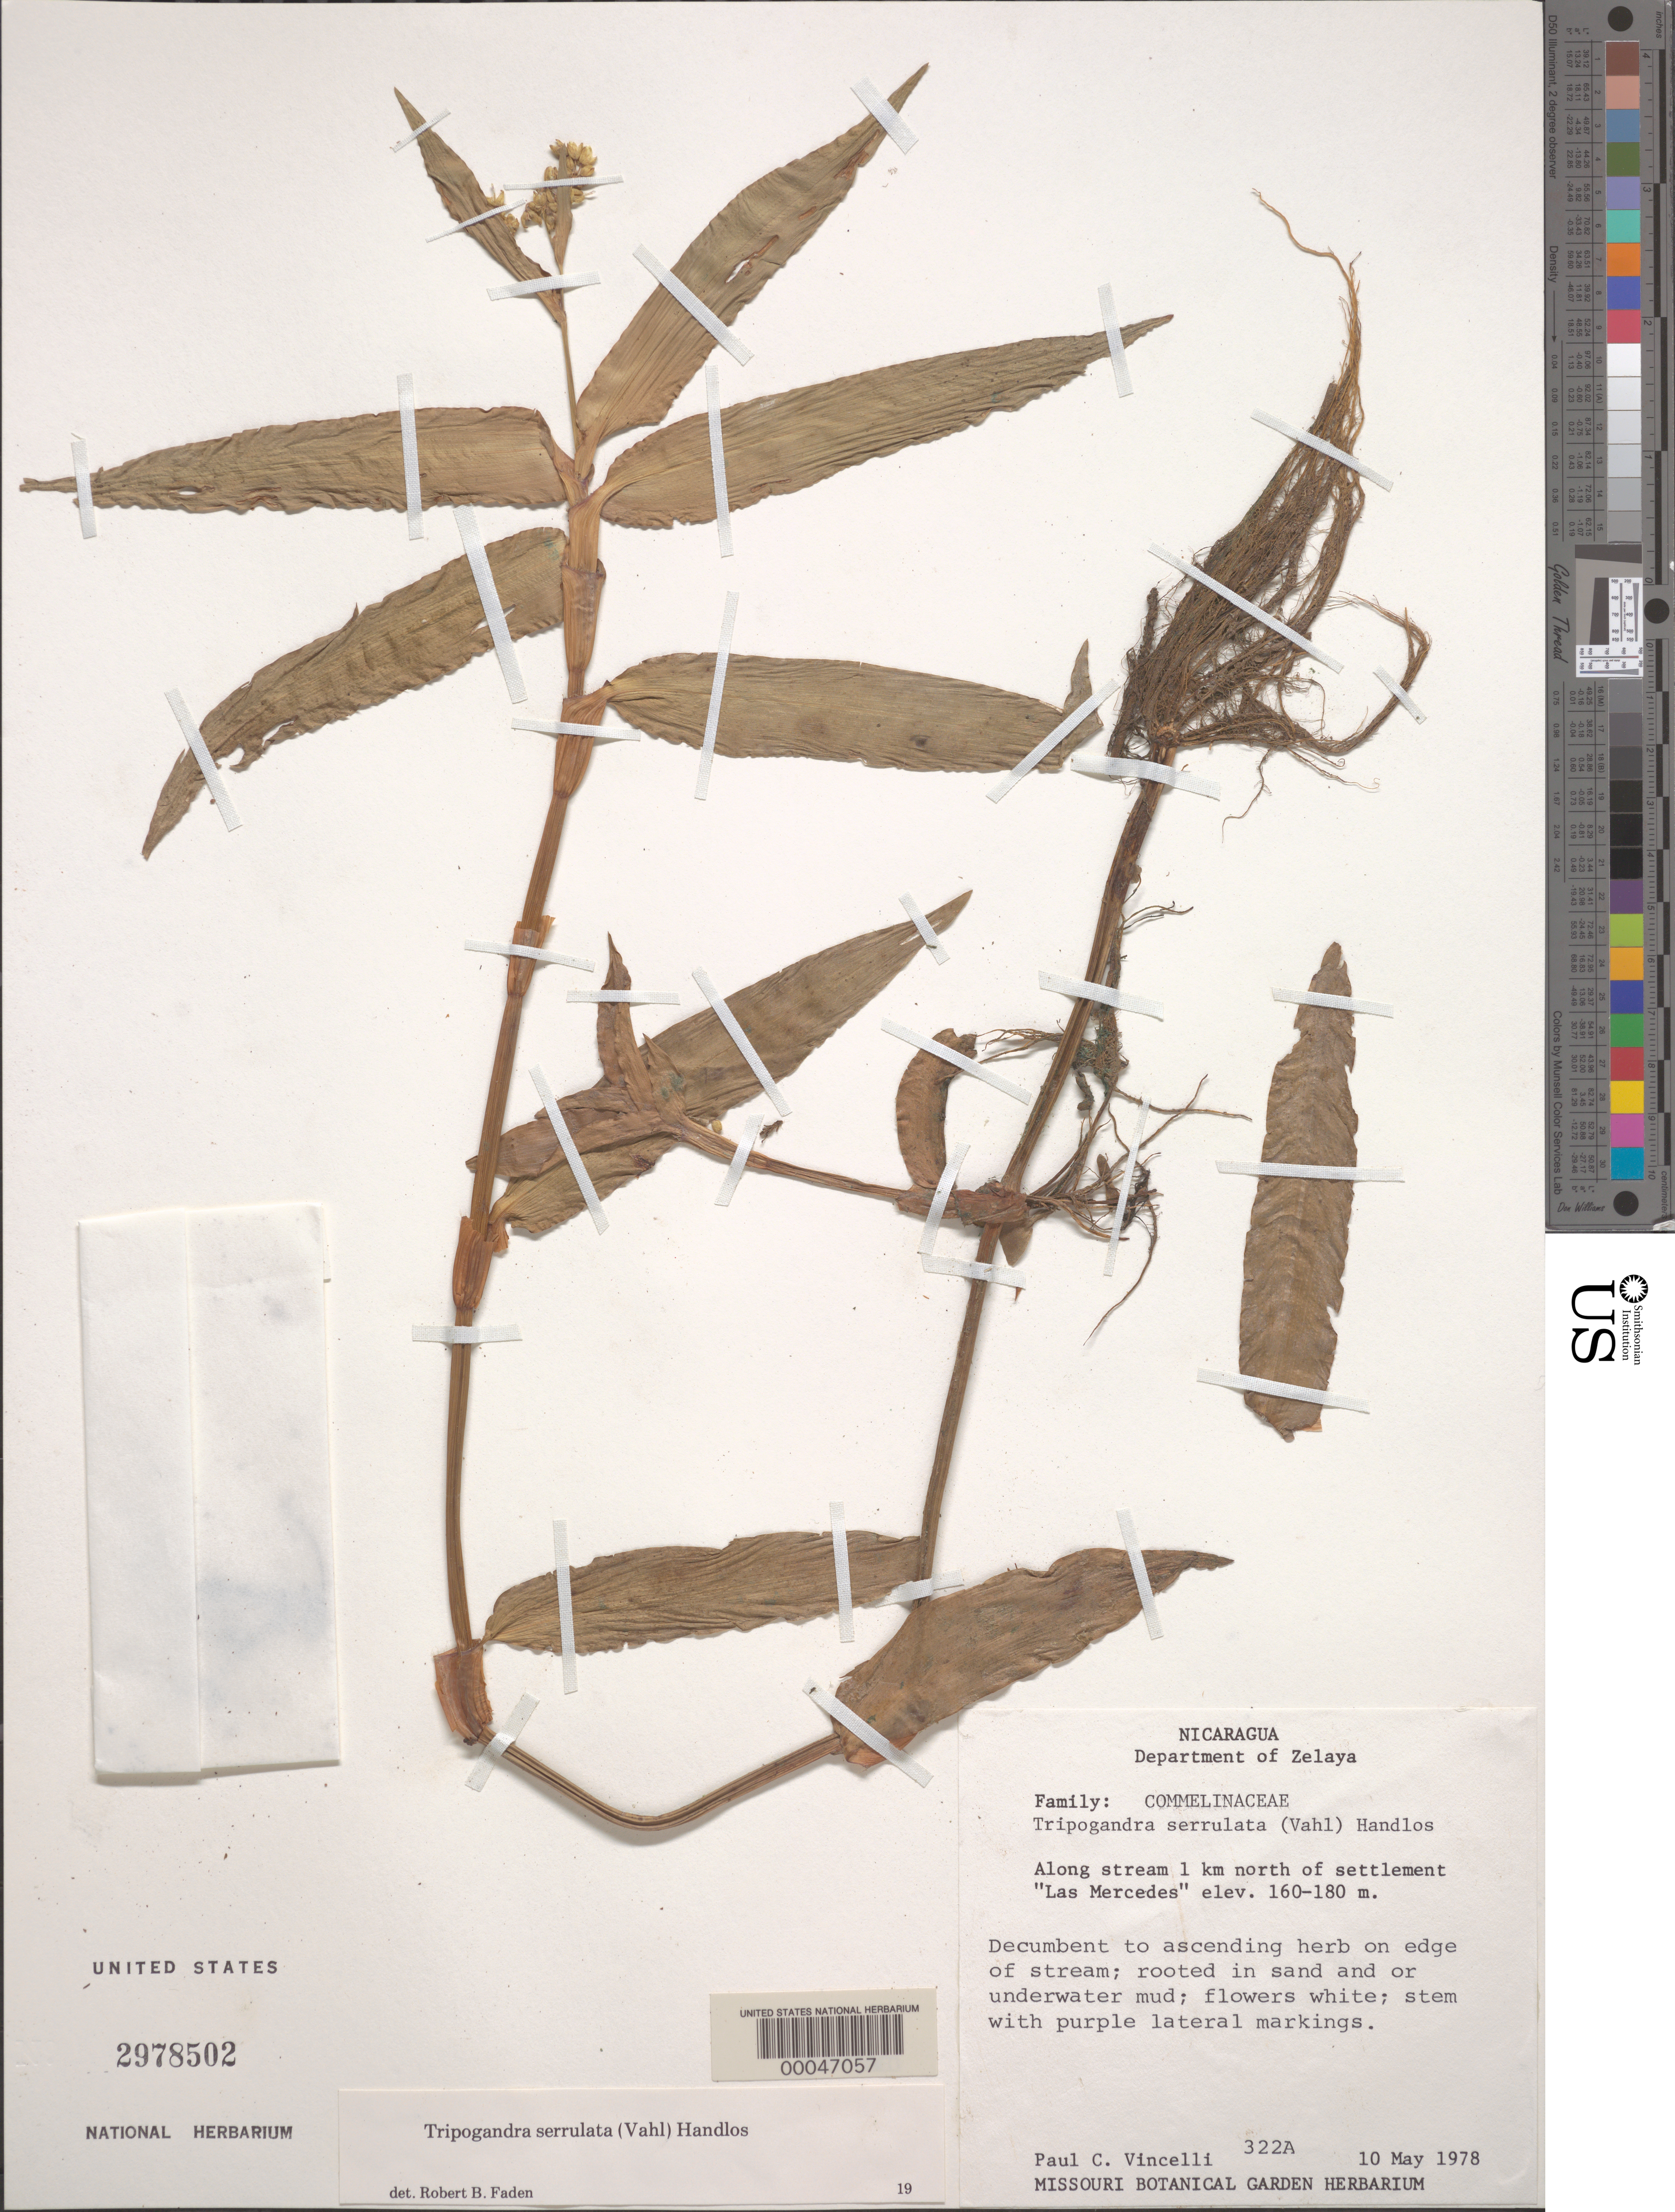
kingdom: Plantae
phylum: Tracheophyta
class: Liliopsida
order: Commelinales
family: Commelinaceae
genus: Tripogandra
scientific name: Tripogandra serrulata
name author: (Vahl) Handlos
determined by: Faden, Robert B., (US), Smithsonian Institution - National Museum of Natural History (UNITED STATES)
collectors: P. Vincelli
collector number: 322a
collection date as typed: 10 May 1978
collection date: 1978-05-10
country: Nicaragua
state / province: Atlántico Norte / Atlántico Sur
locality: N of las mercedes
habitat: Muddy streambank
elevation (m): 160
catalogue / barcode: US 2978502